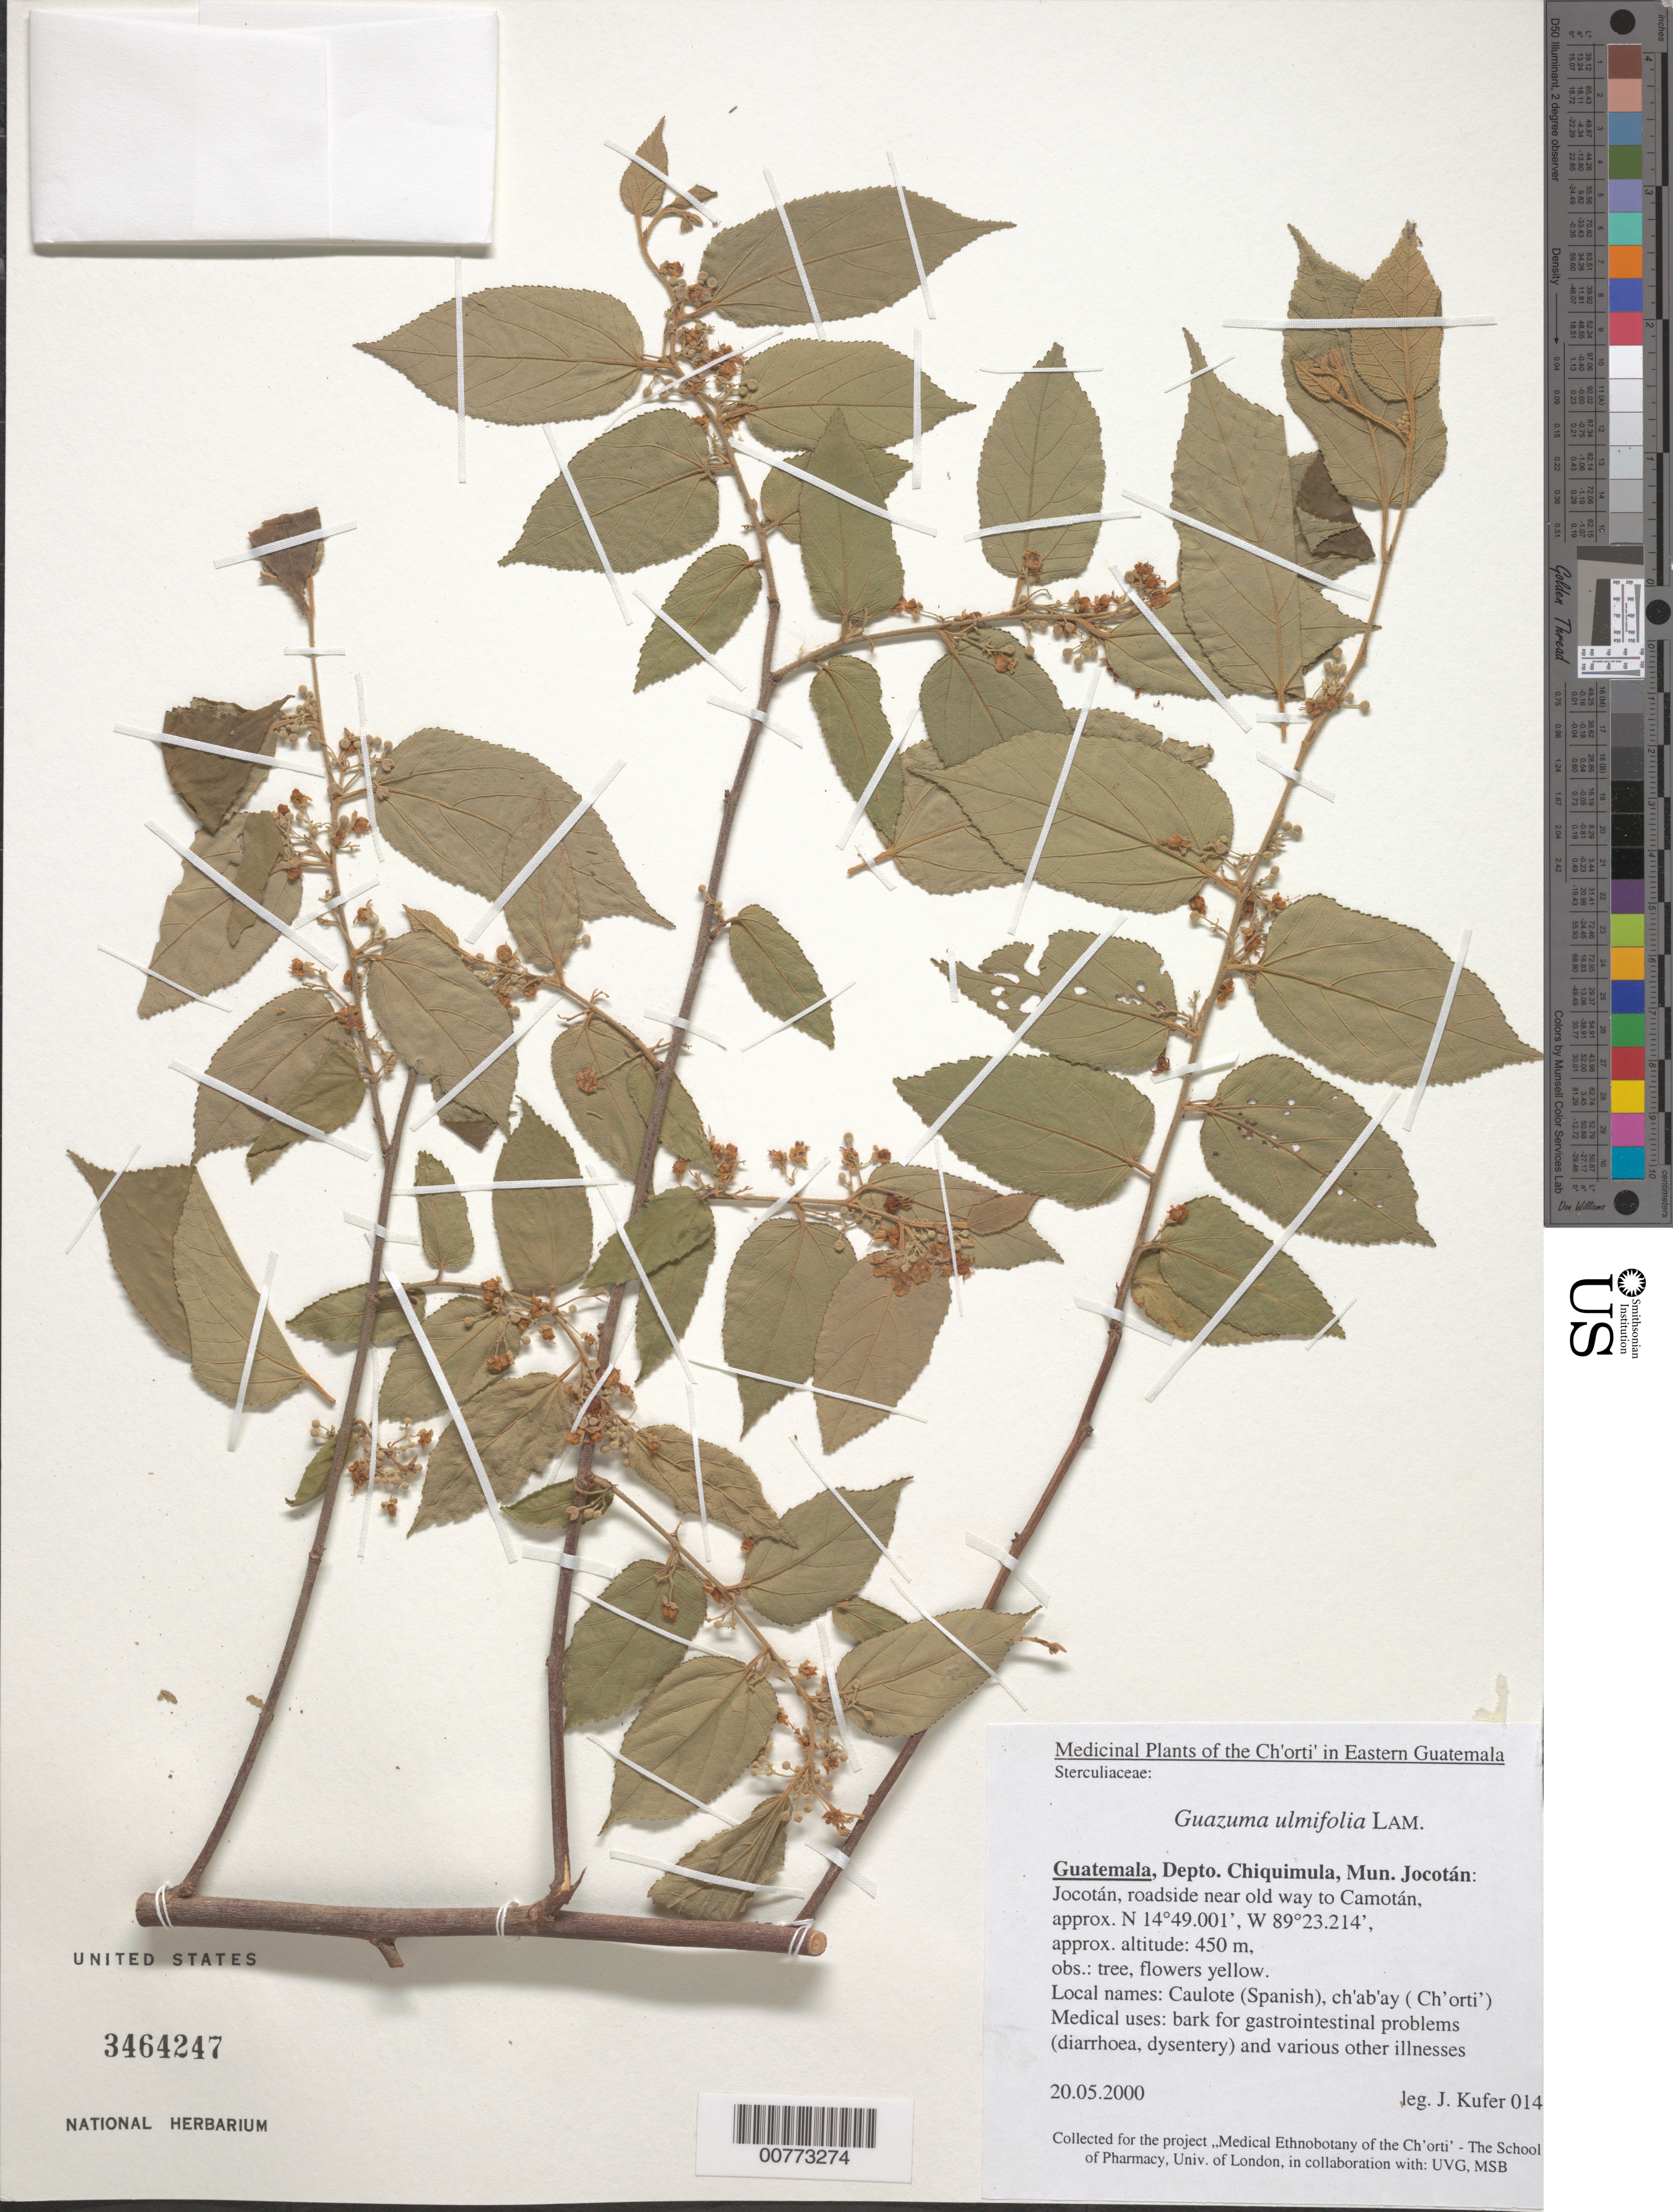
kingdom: Plantae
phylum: Tracheophyta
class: Magnoliopsida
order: Malvales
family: Malvaceae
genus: Guazuma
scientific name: Guazuma ulmifolia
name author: Lam.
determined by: Kufer, J.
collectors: J. Kufer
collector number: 014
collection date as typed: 20 May 2000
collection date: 2000-05-20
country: Guatemala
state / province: Chiquimula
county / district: Jocotán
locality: Jocotán, roadside near old way to Camotán.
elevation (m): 450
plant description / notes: Common name: Caulote; Common name language: Spanish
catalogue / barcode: US 3464247